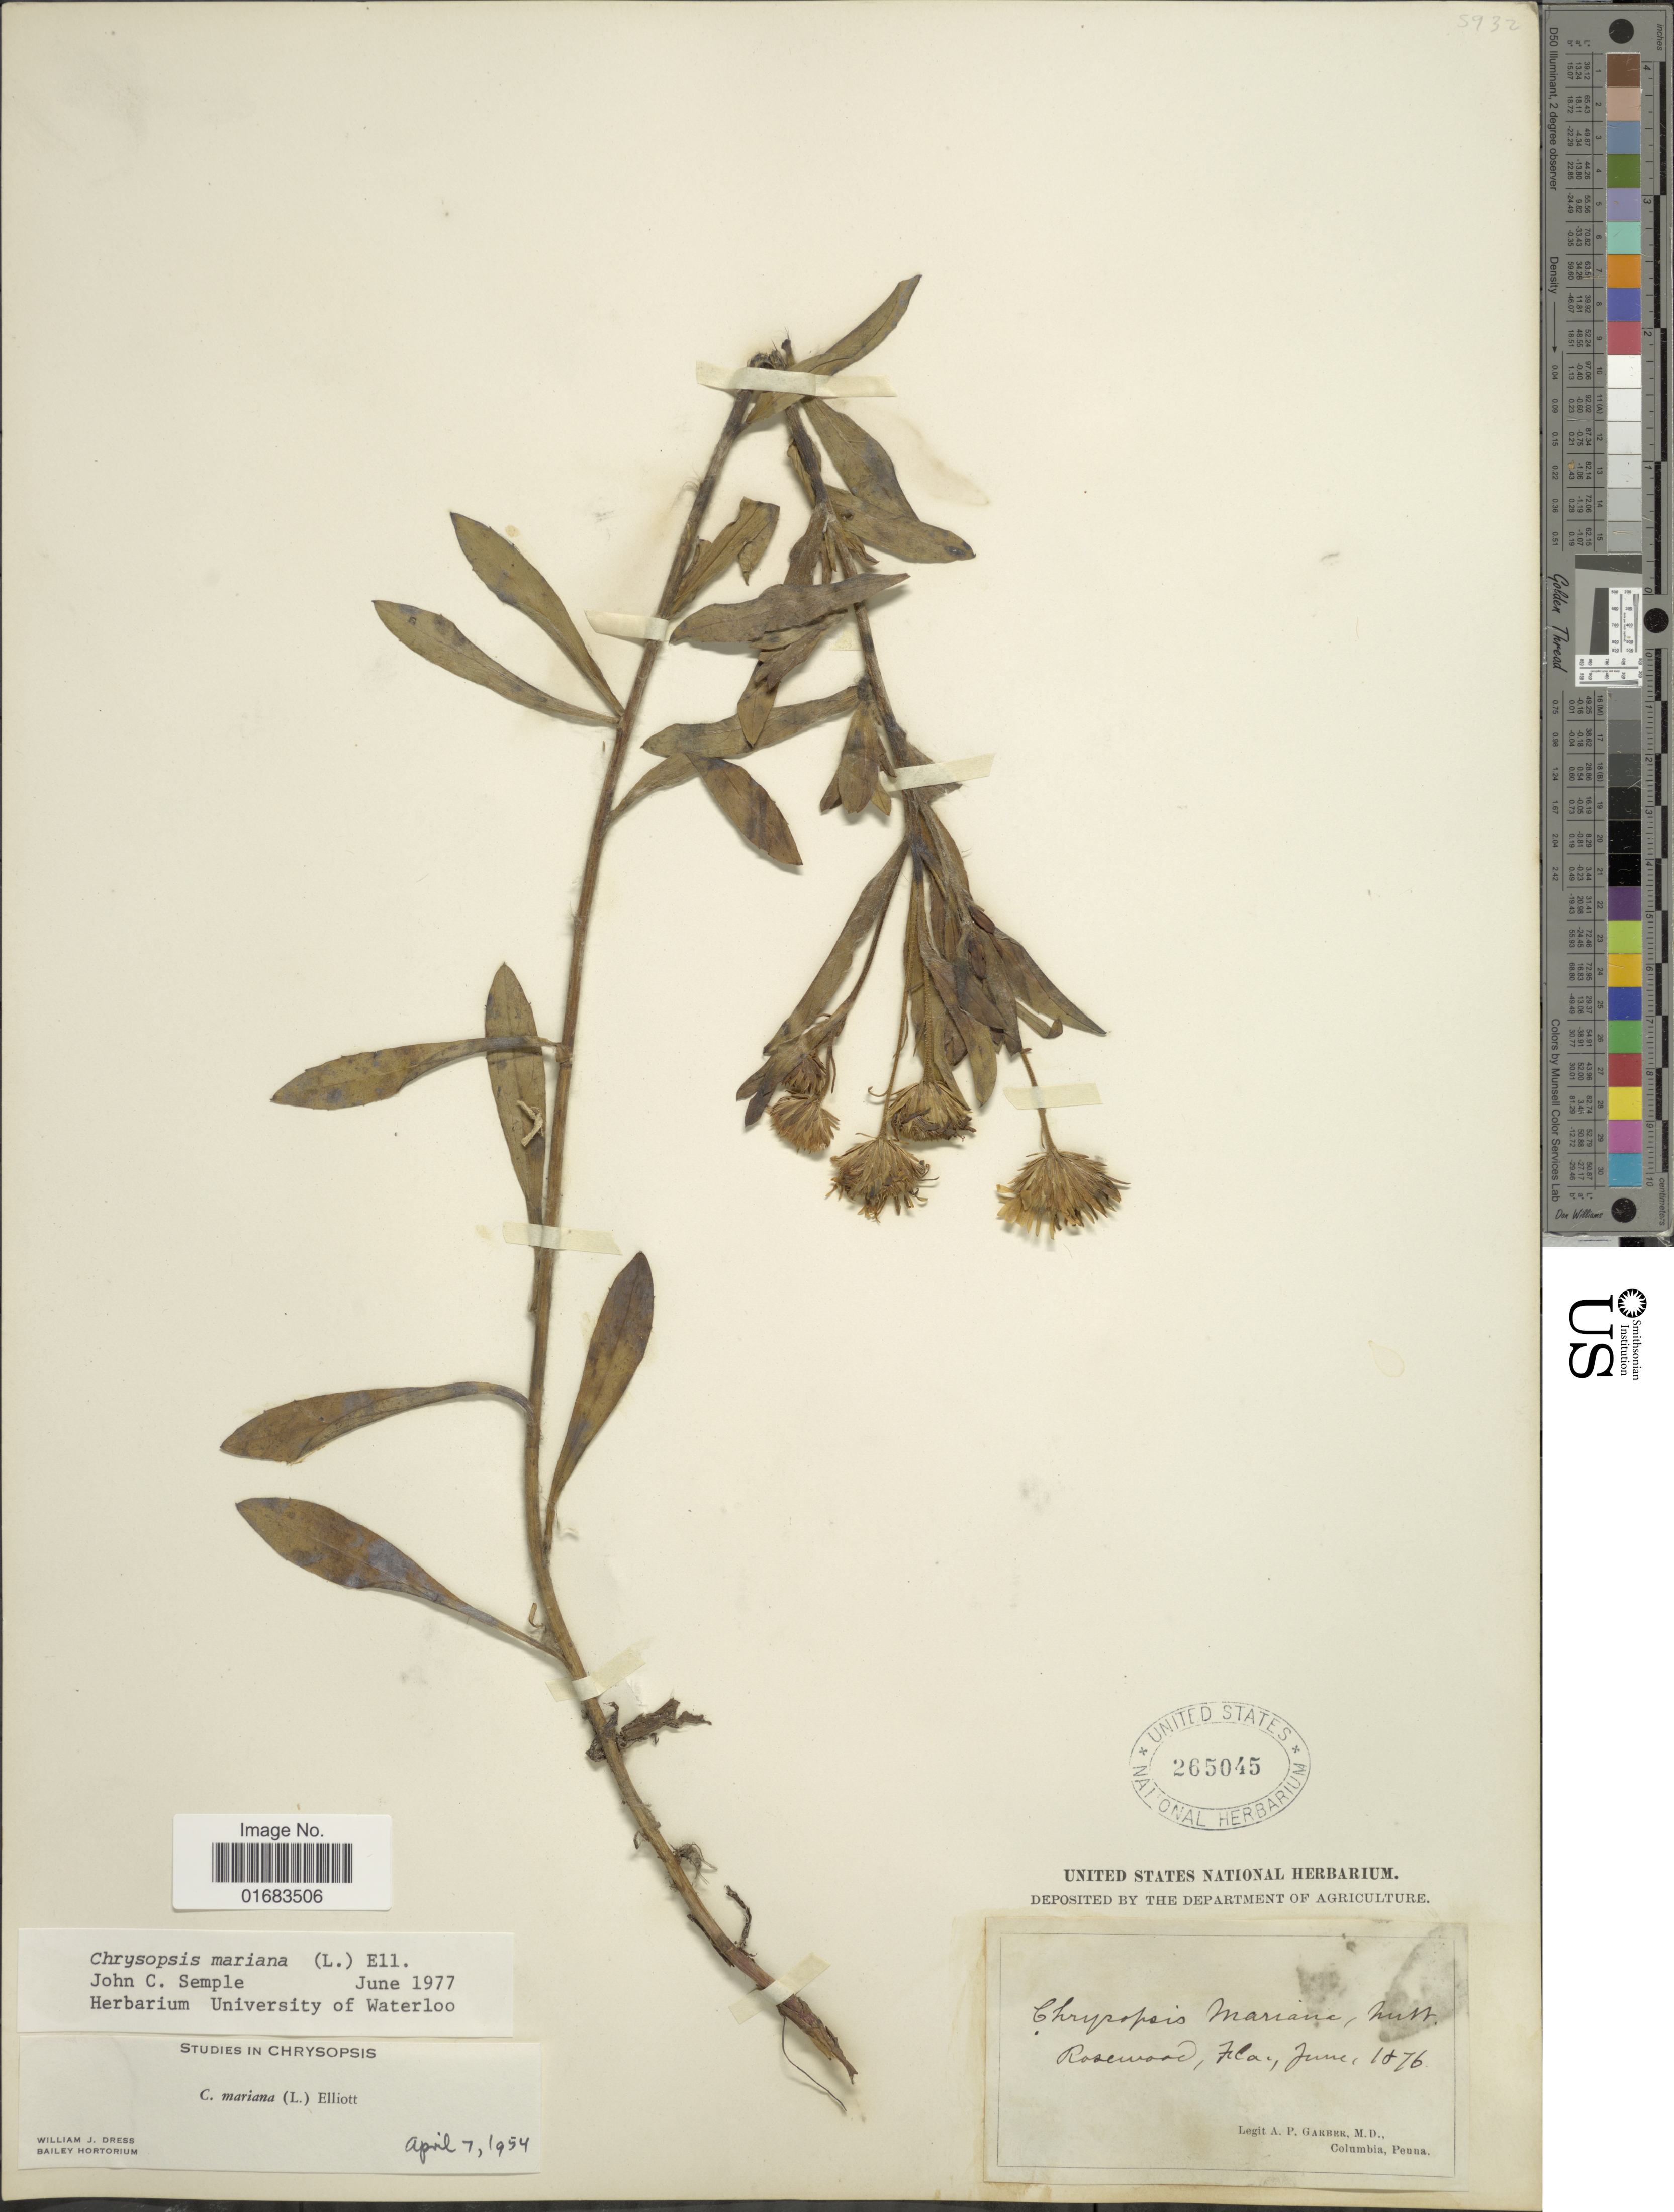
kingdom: Plantae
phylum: Tracheophyta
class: Magnoliopsida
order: Asterales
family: Asteraceae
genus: Chrysopsis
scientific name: Chrysopsis mariana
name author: (L.) Elliott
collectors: A. P. Garber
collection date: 1876-06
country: United States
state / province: Florida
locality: Rosewood.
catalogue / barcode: US 265045